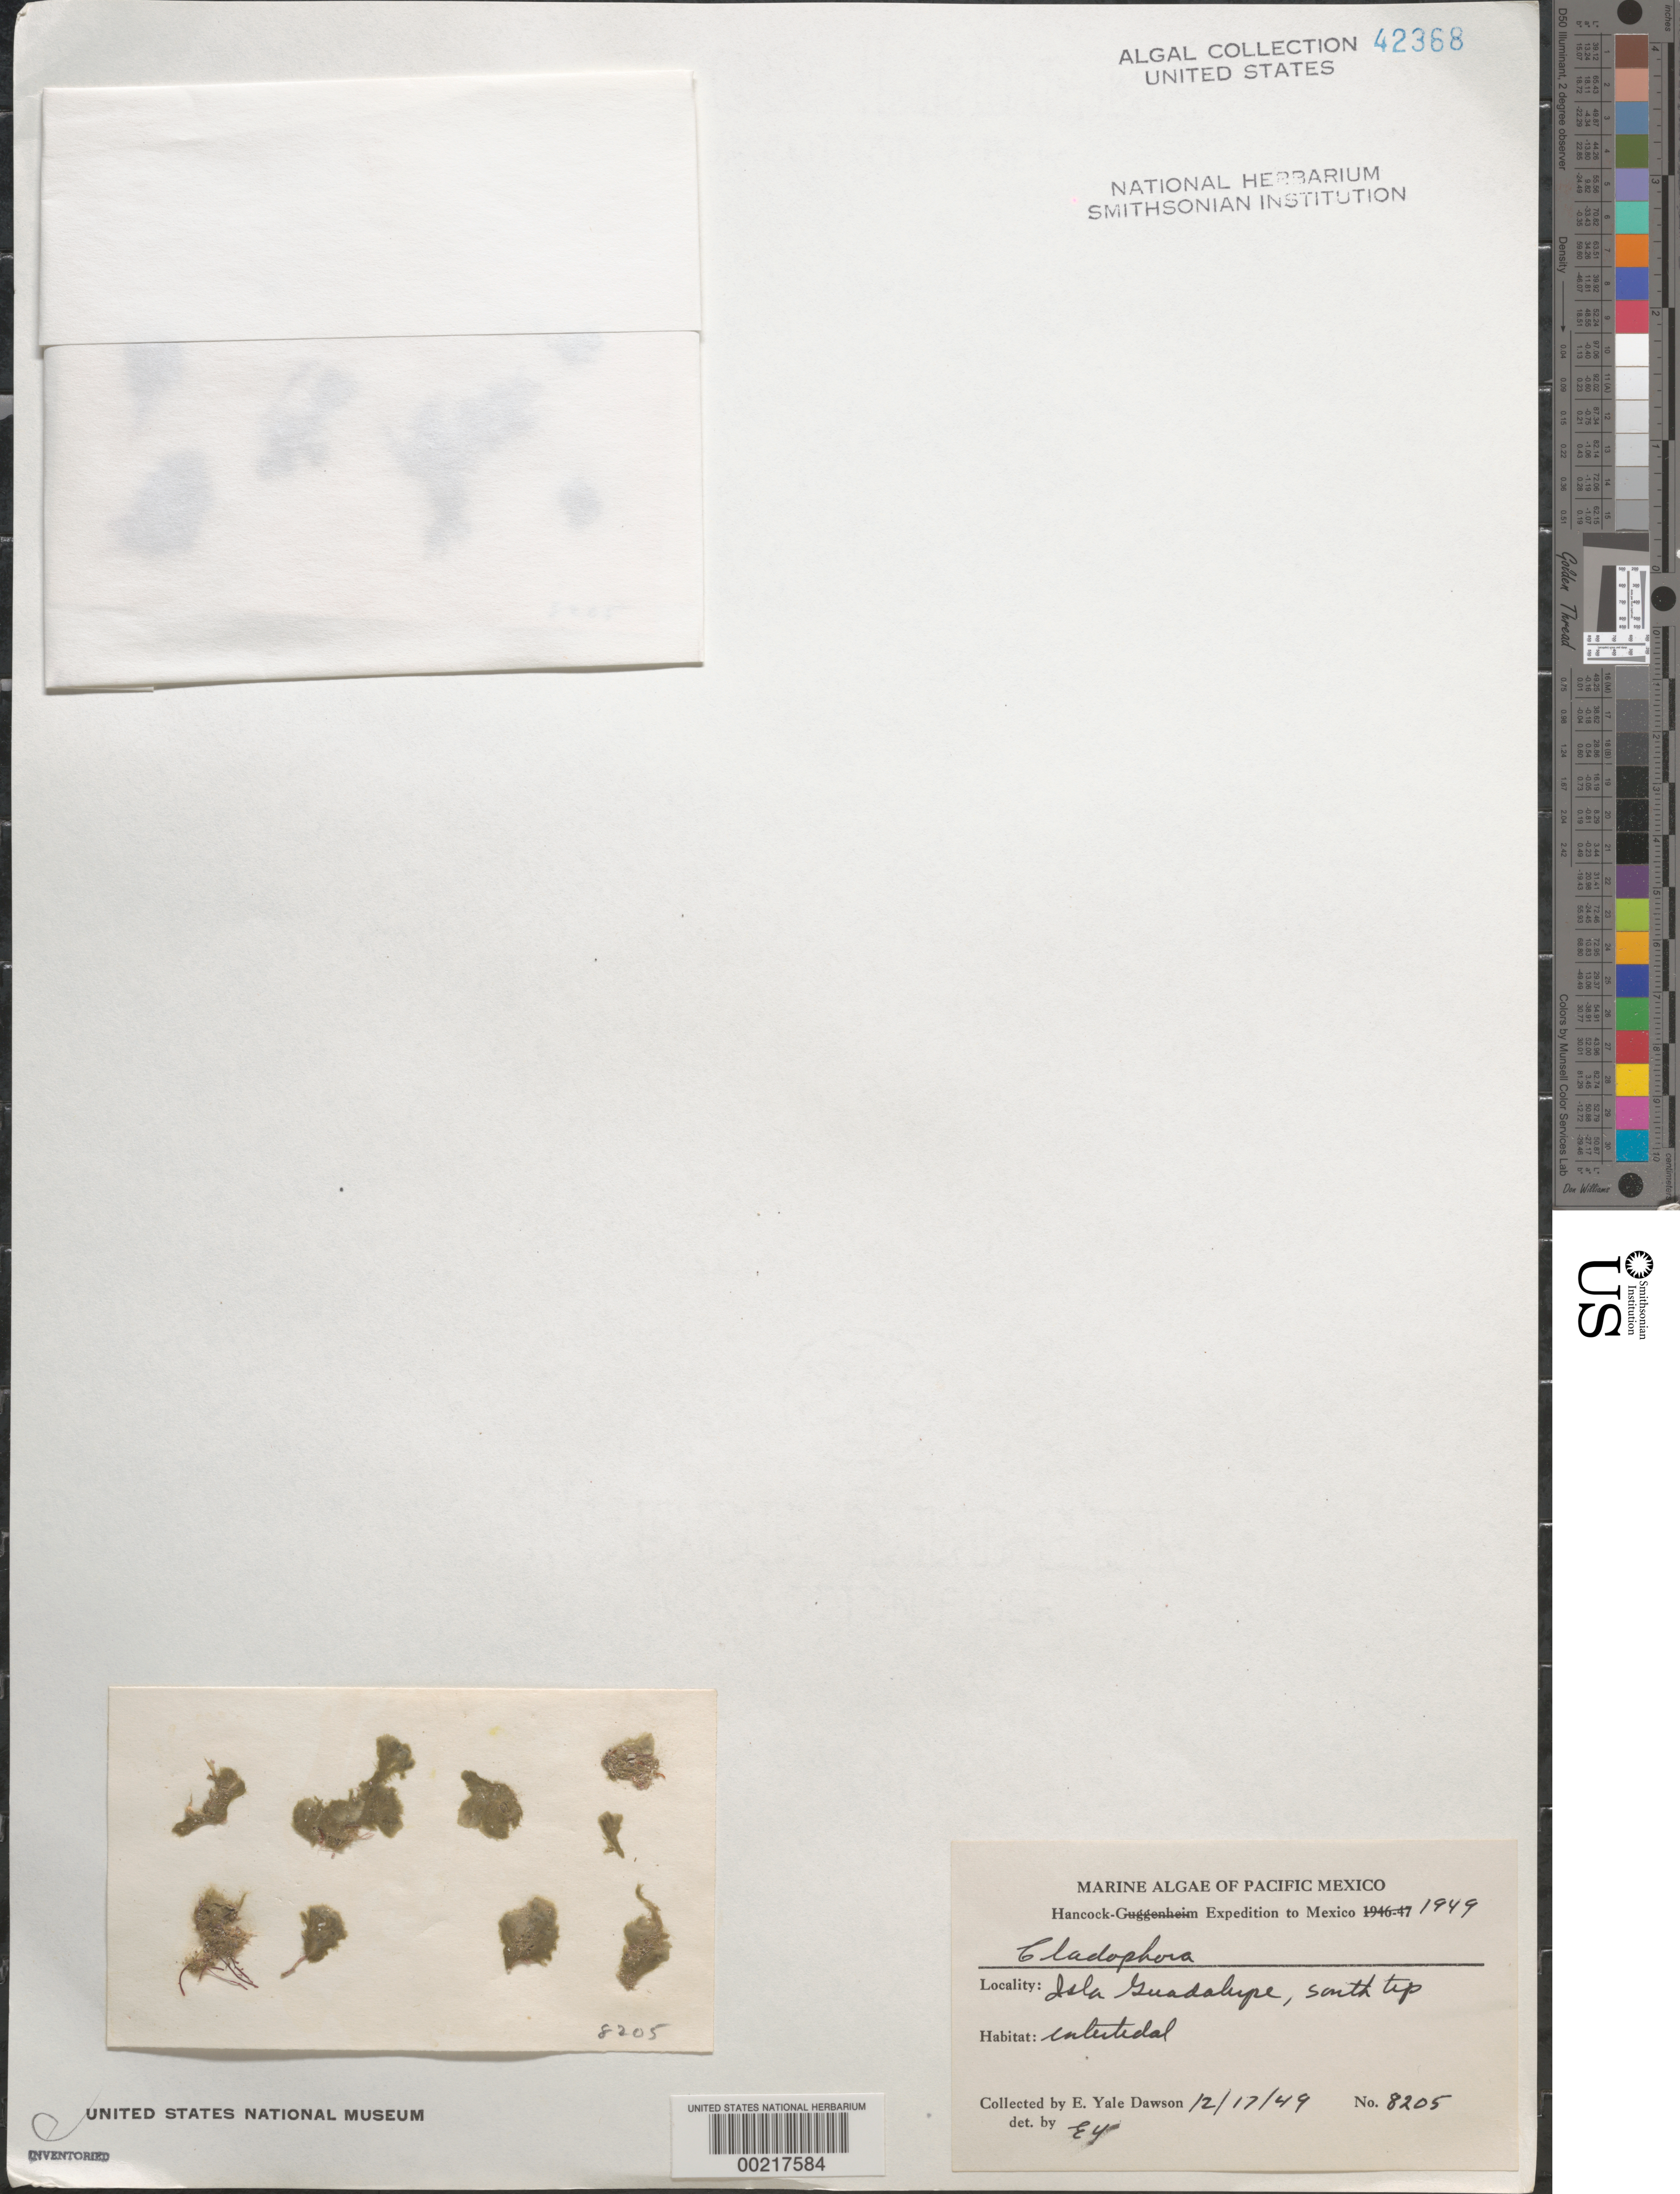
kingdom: Plantae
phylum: Chlorophyta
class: Ulvophyceae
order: Cladophorales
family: Cladophoraceae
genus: Cladophora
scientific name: Cladophora sp.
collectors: E. Y. Dawson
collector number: EYD 8205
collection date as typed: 17 December 1949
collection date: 1949-12-17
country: Mexico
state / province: Baja California Norte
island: Isla Guadalupe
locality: southern tip, Guadalupe island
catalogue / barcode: US 42368